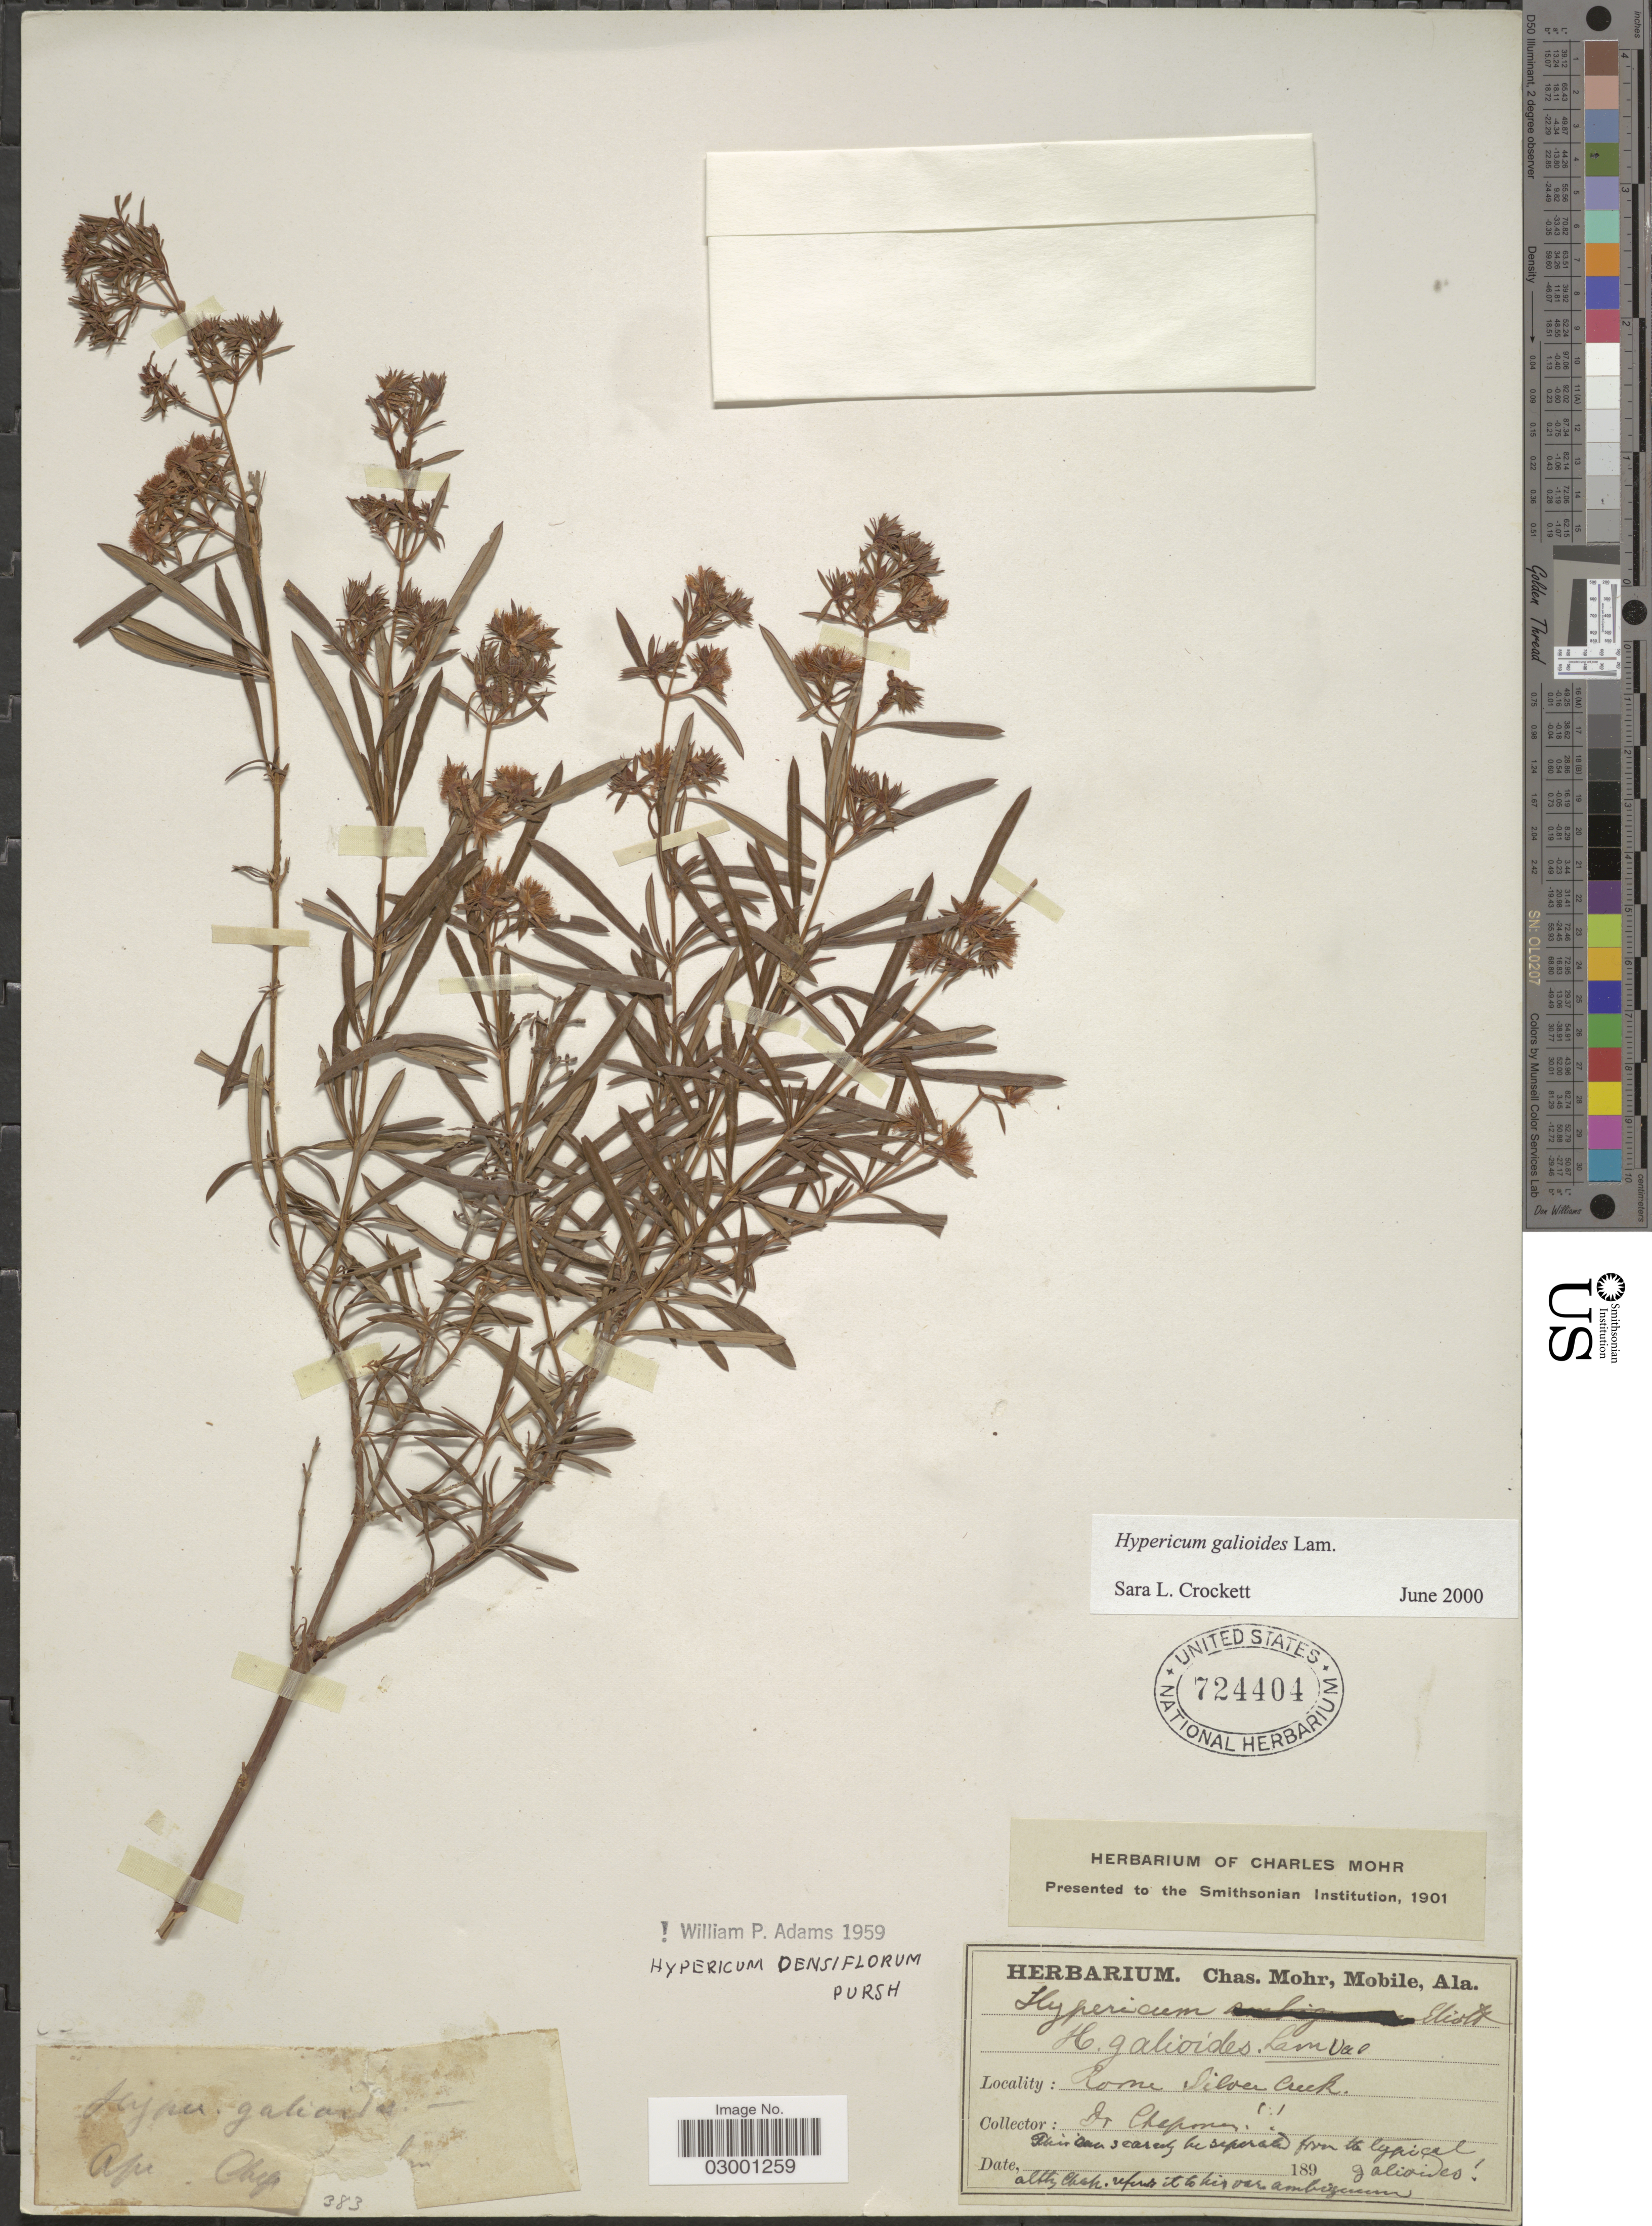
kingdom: Plantae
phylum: Tracheophyta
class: Magnoliopsida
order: Malpighiales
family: Hypericaceae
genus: Hypericum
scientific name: Hypericum galioides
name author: Lam.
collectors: A. Chapman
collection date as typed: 189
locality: Silver Creek.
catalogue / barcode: US 724404